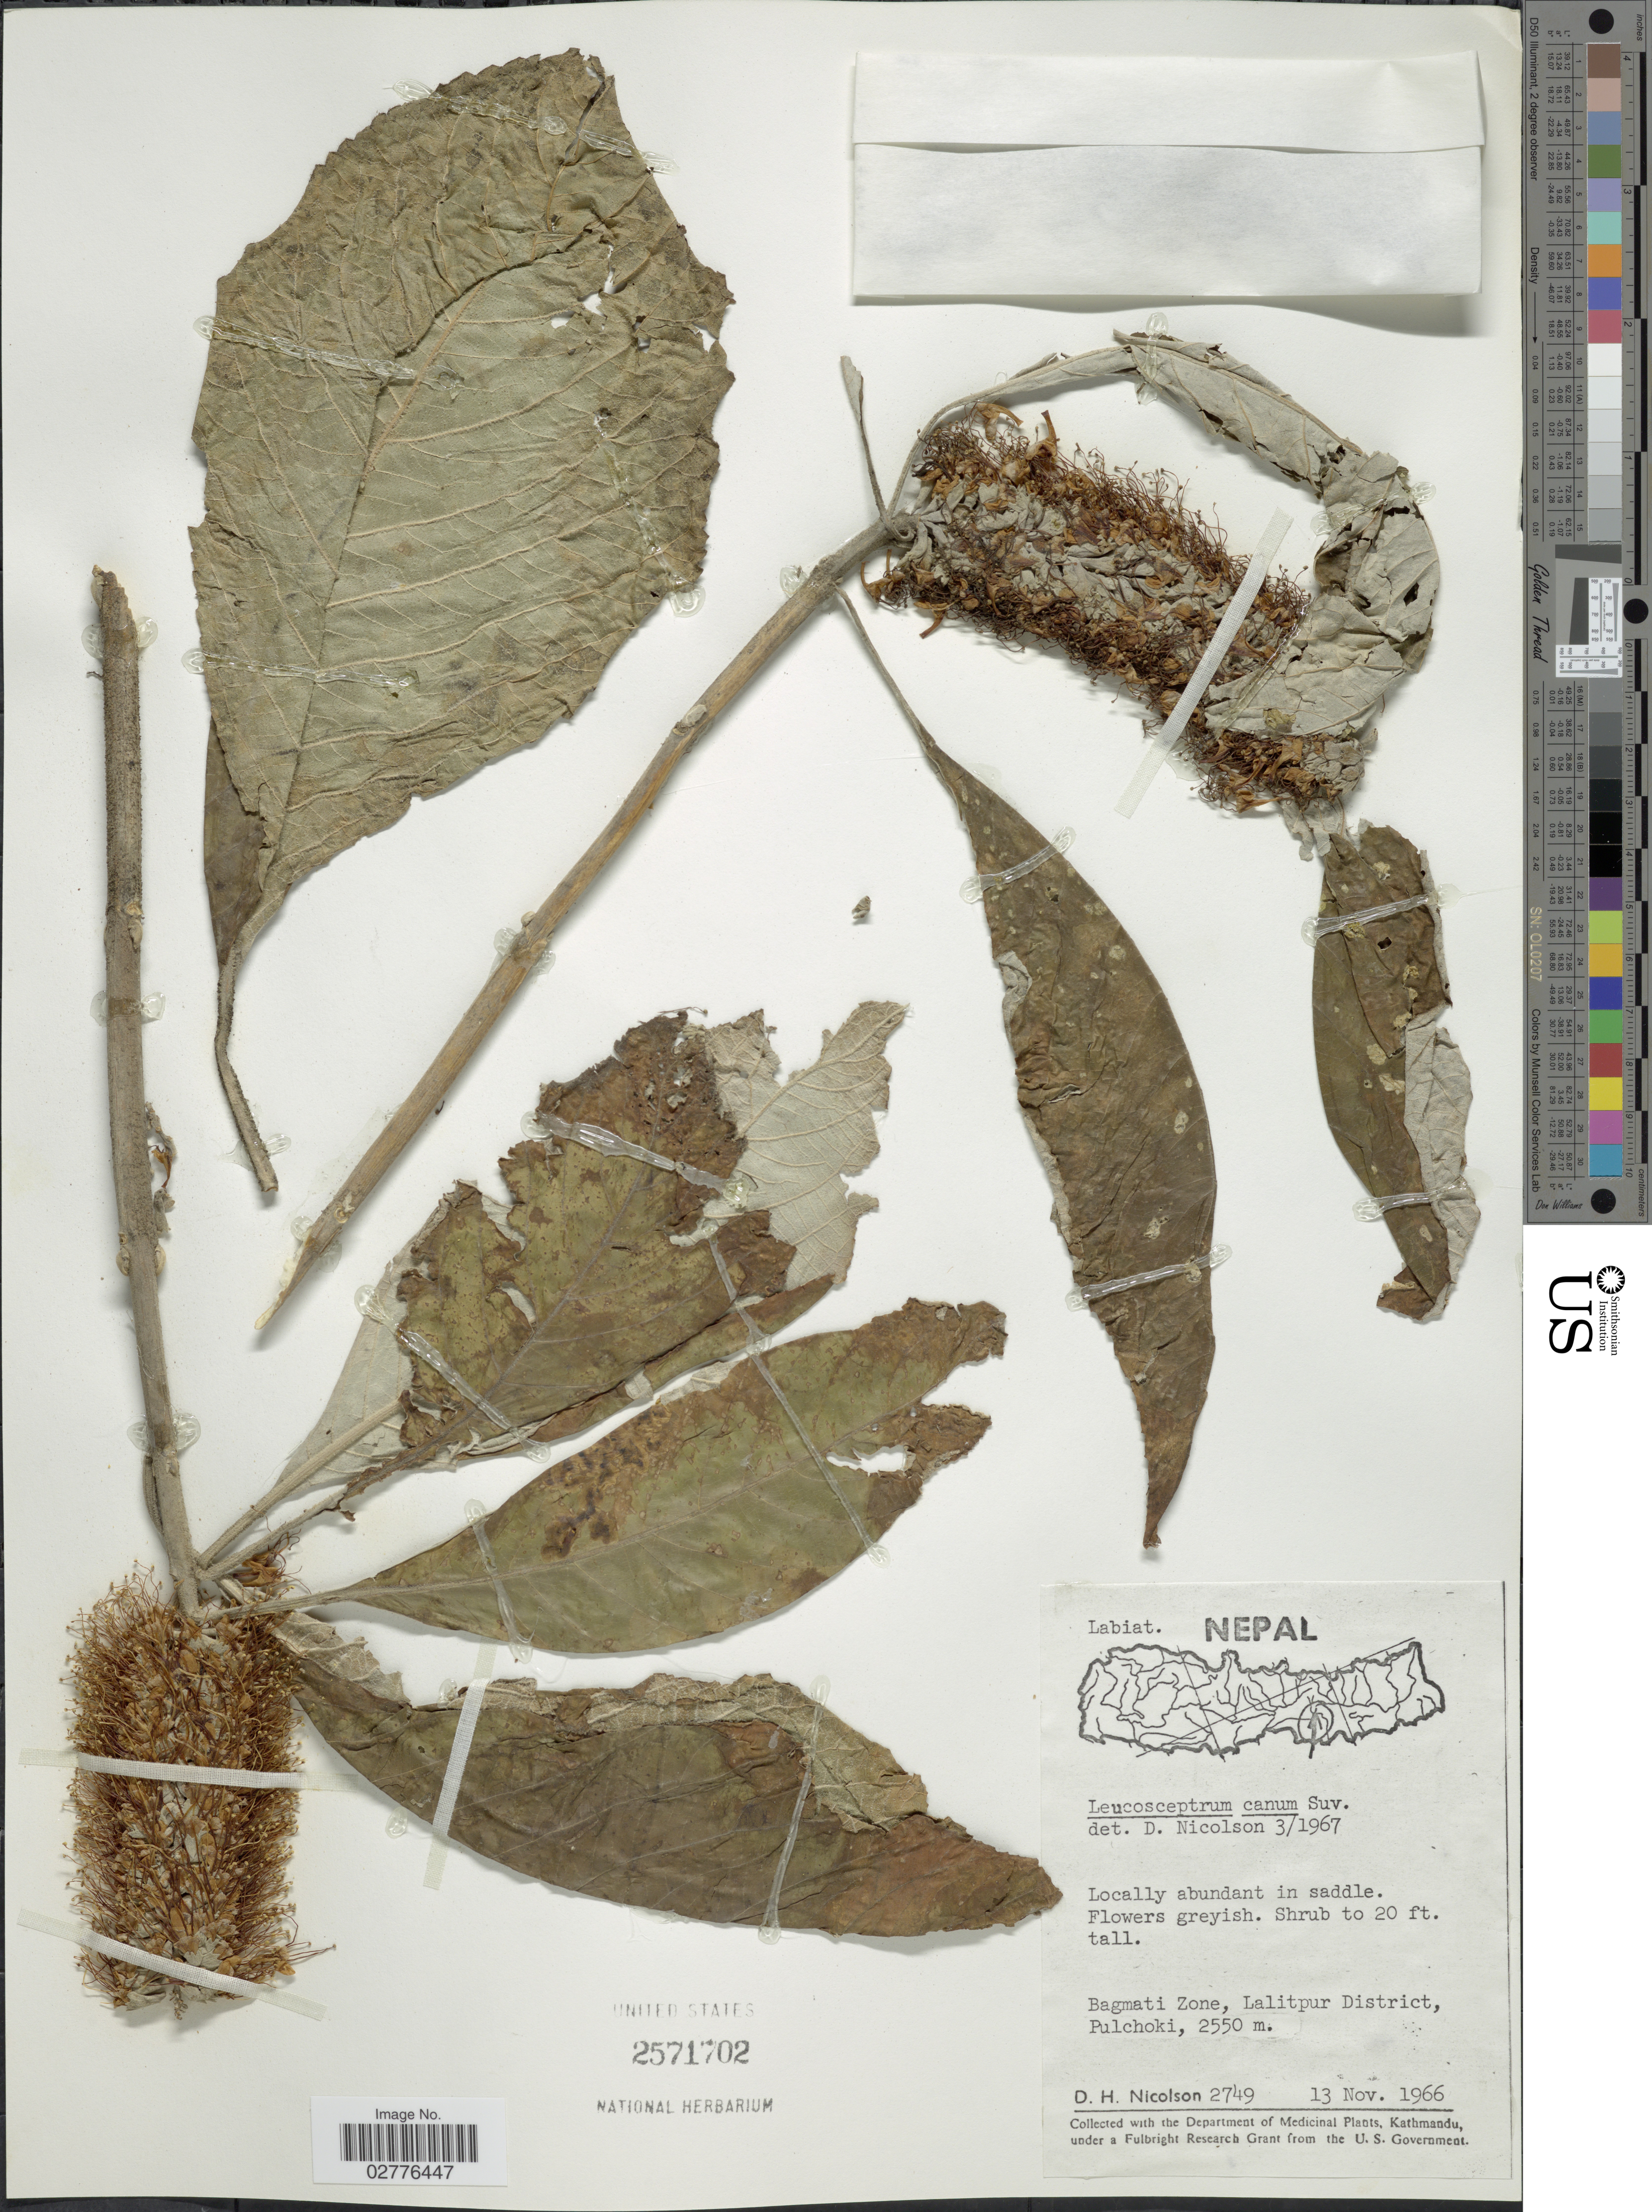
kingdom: Plantae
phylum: Tracheophyta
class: Magnoliopsida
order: Lamiales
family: Lamiaceae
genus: Leucosceptrum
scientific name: Leucosceptrum canum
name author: Sm.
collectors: D. H. Nicolson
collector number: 2749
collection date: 1966-11-13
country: Nepal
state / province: Bagmati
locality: Bagmati Zone, Lalitpur District, Pulchoki.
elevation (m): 2550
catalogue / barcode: US 2571702